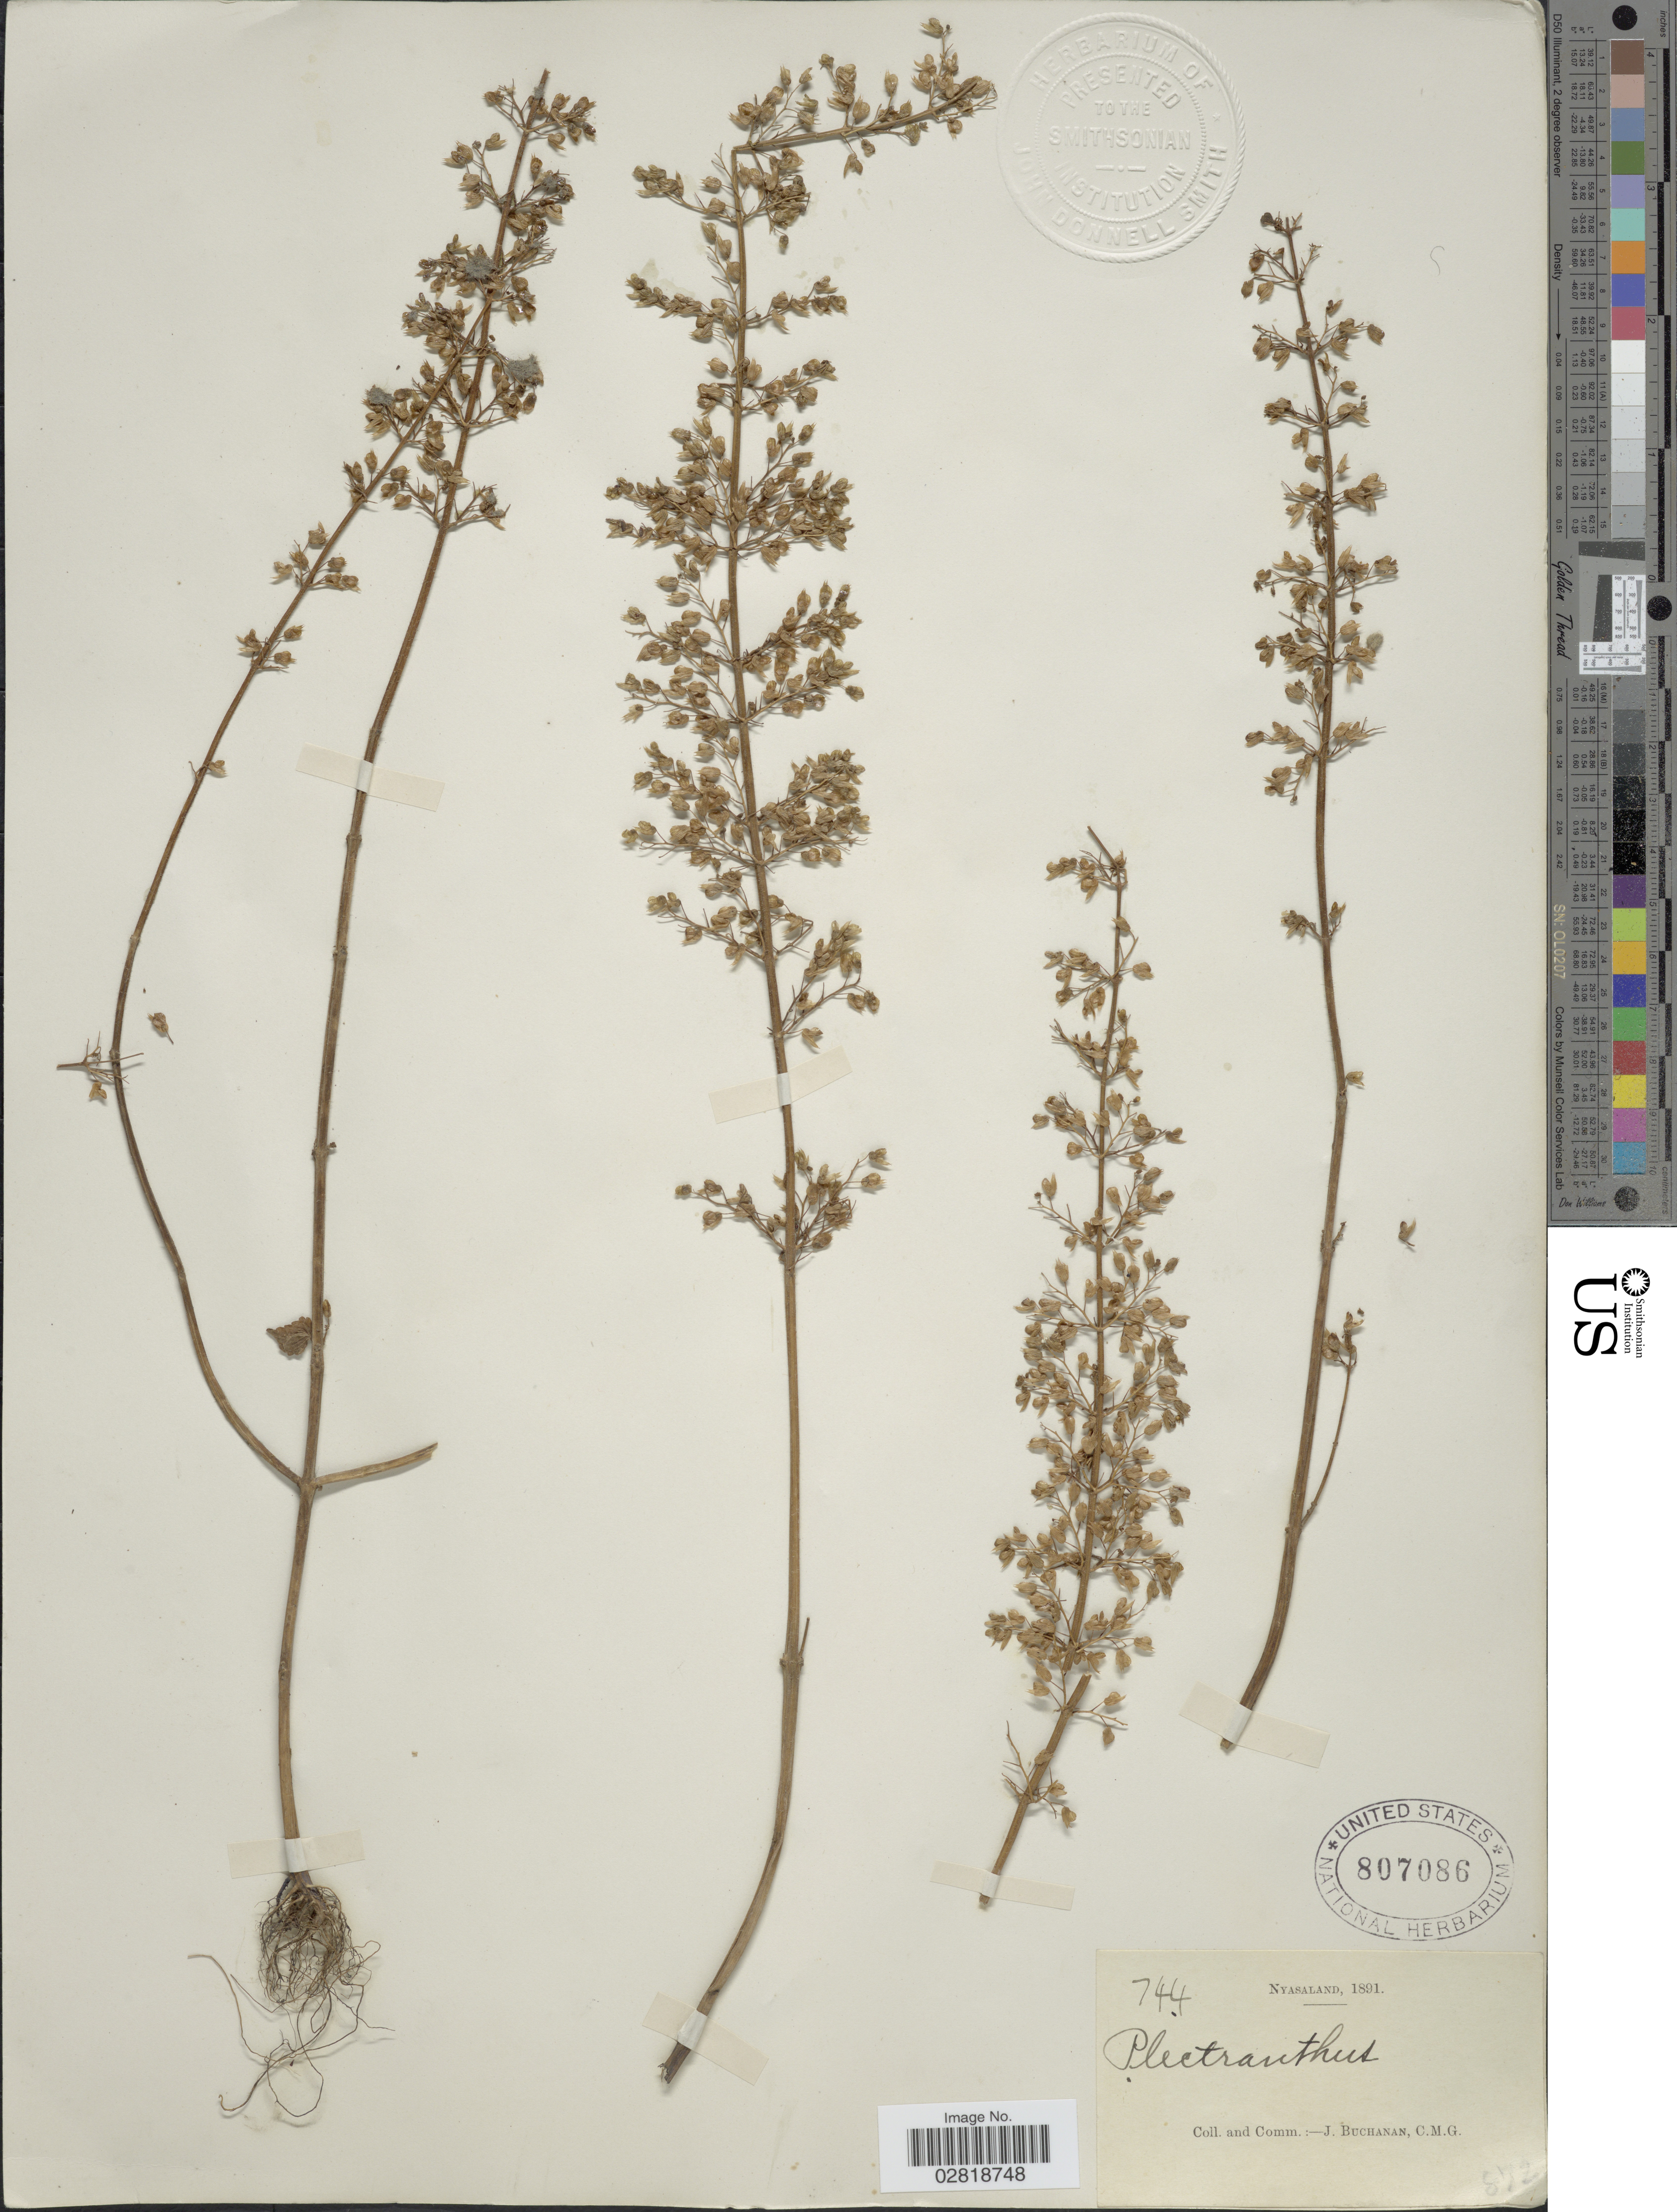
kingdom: Plantae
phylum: Tracheophyta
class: Magnoliopsida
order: Lamiales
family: Lamiaceae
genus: Plectranthus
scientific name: Plectranthus sp.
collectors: J. Buchanan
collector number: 744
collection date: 1891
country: Malawi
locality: Nyasaland.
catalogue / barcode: US 807086